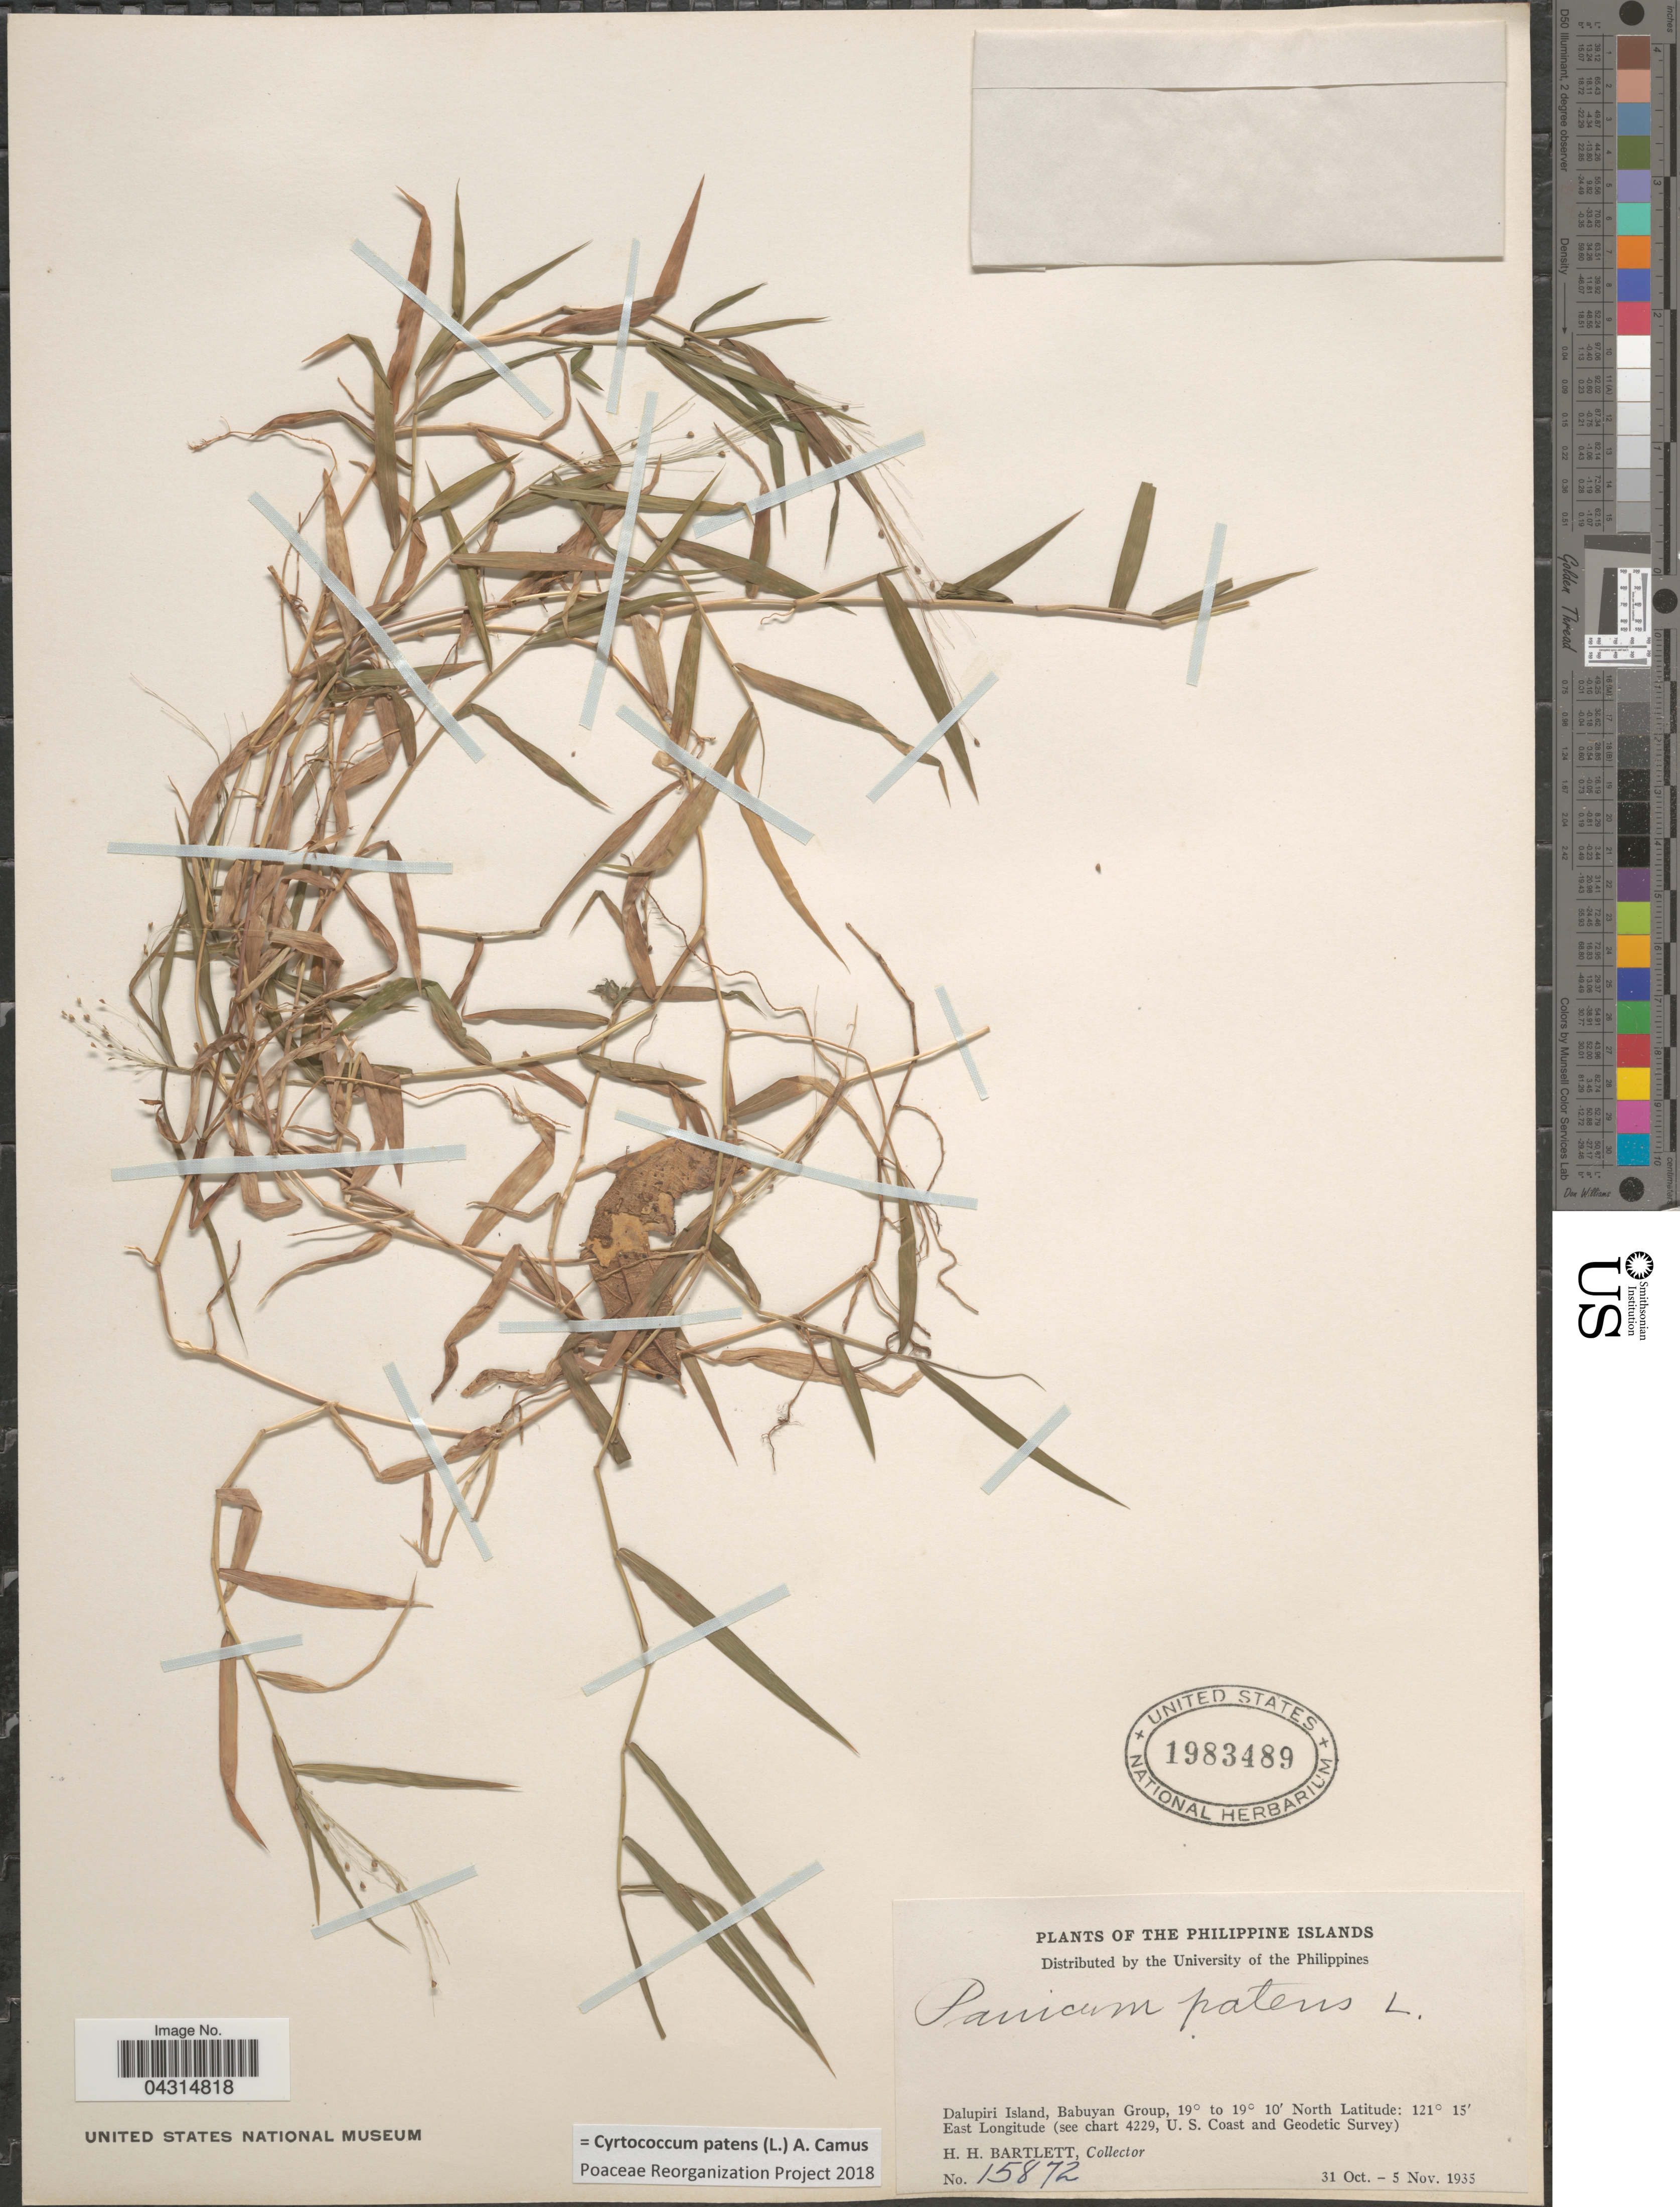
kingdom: Plantae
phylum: Tracheophyta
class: Liliopsida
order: Poales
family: Poaceae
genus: Cyrtococcum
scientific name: Cyrtococcum patens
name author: (L.) A. Camus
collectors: H. H. Bartlett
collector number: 15872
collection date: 1935-10-31/1935-11-05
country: Philippines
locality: Dalupiri Island, Babuyan Group.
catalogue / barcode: US 1983489